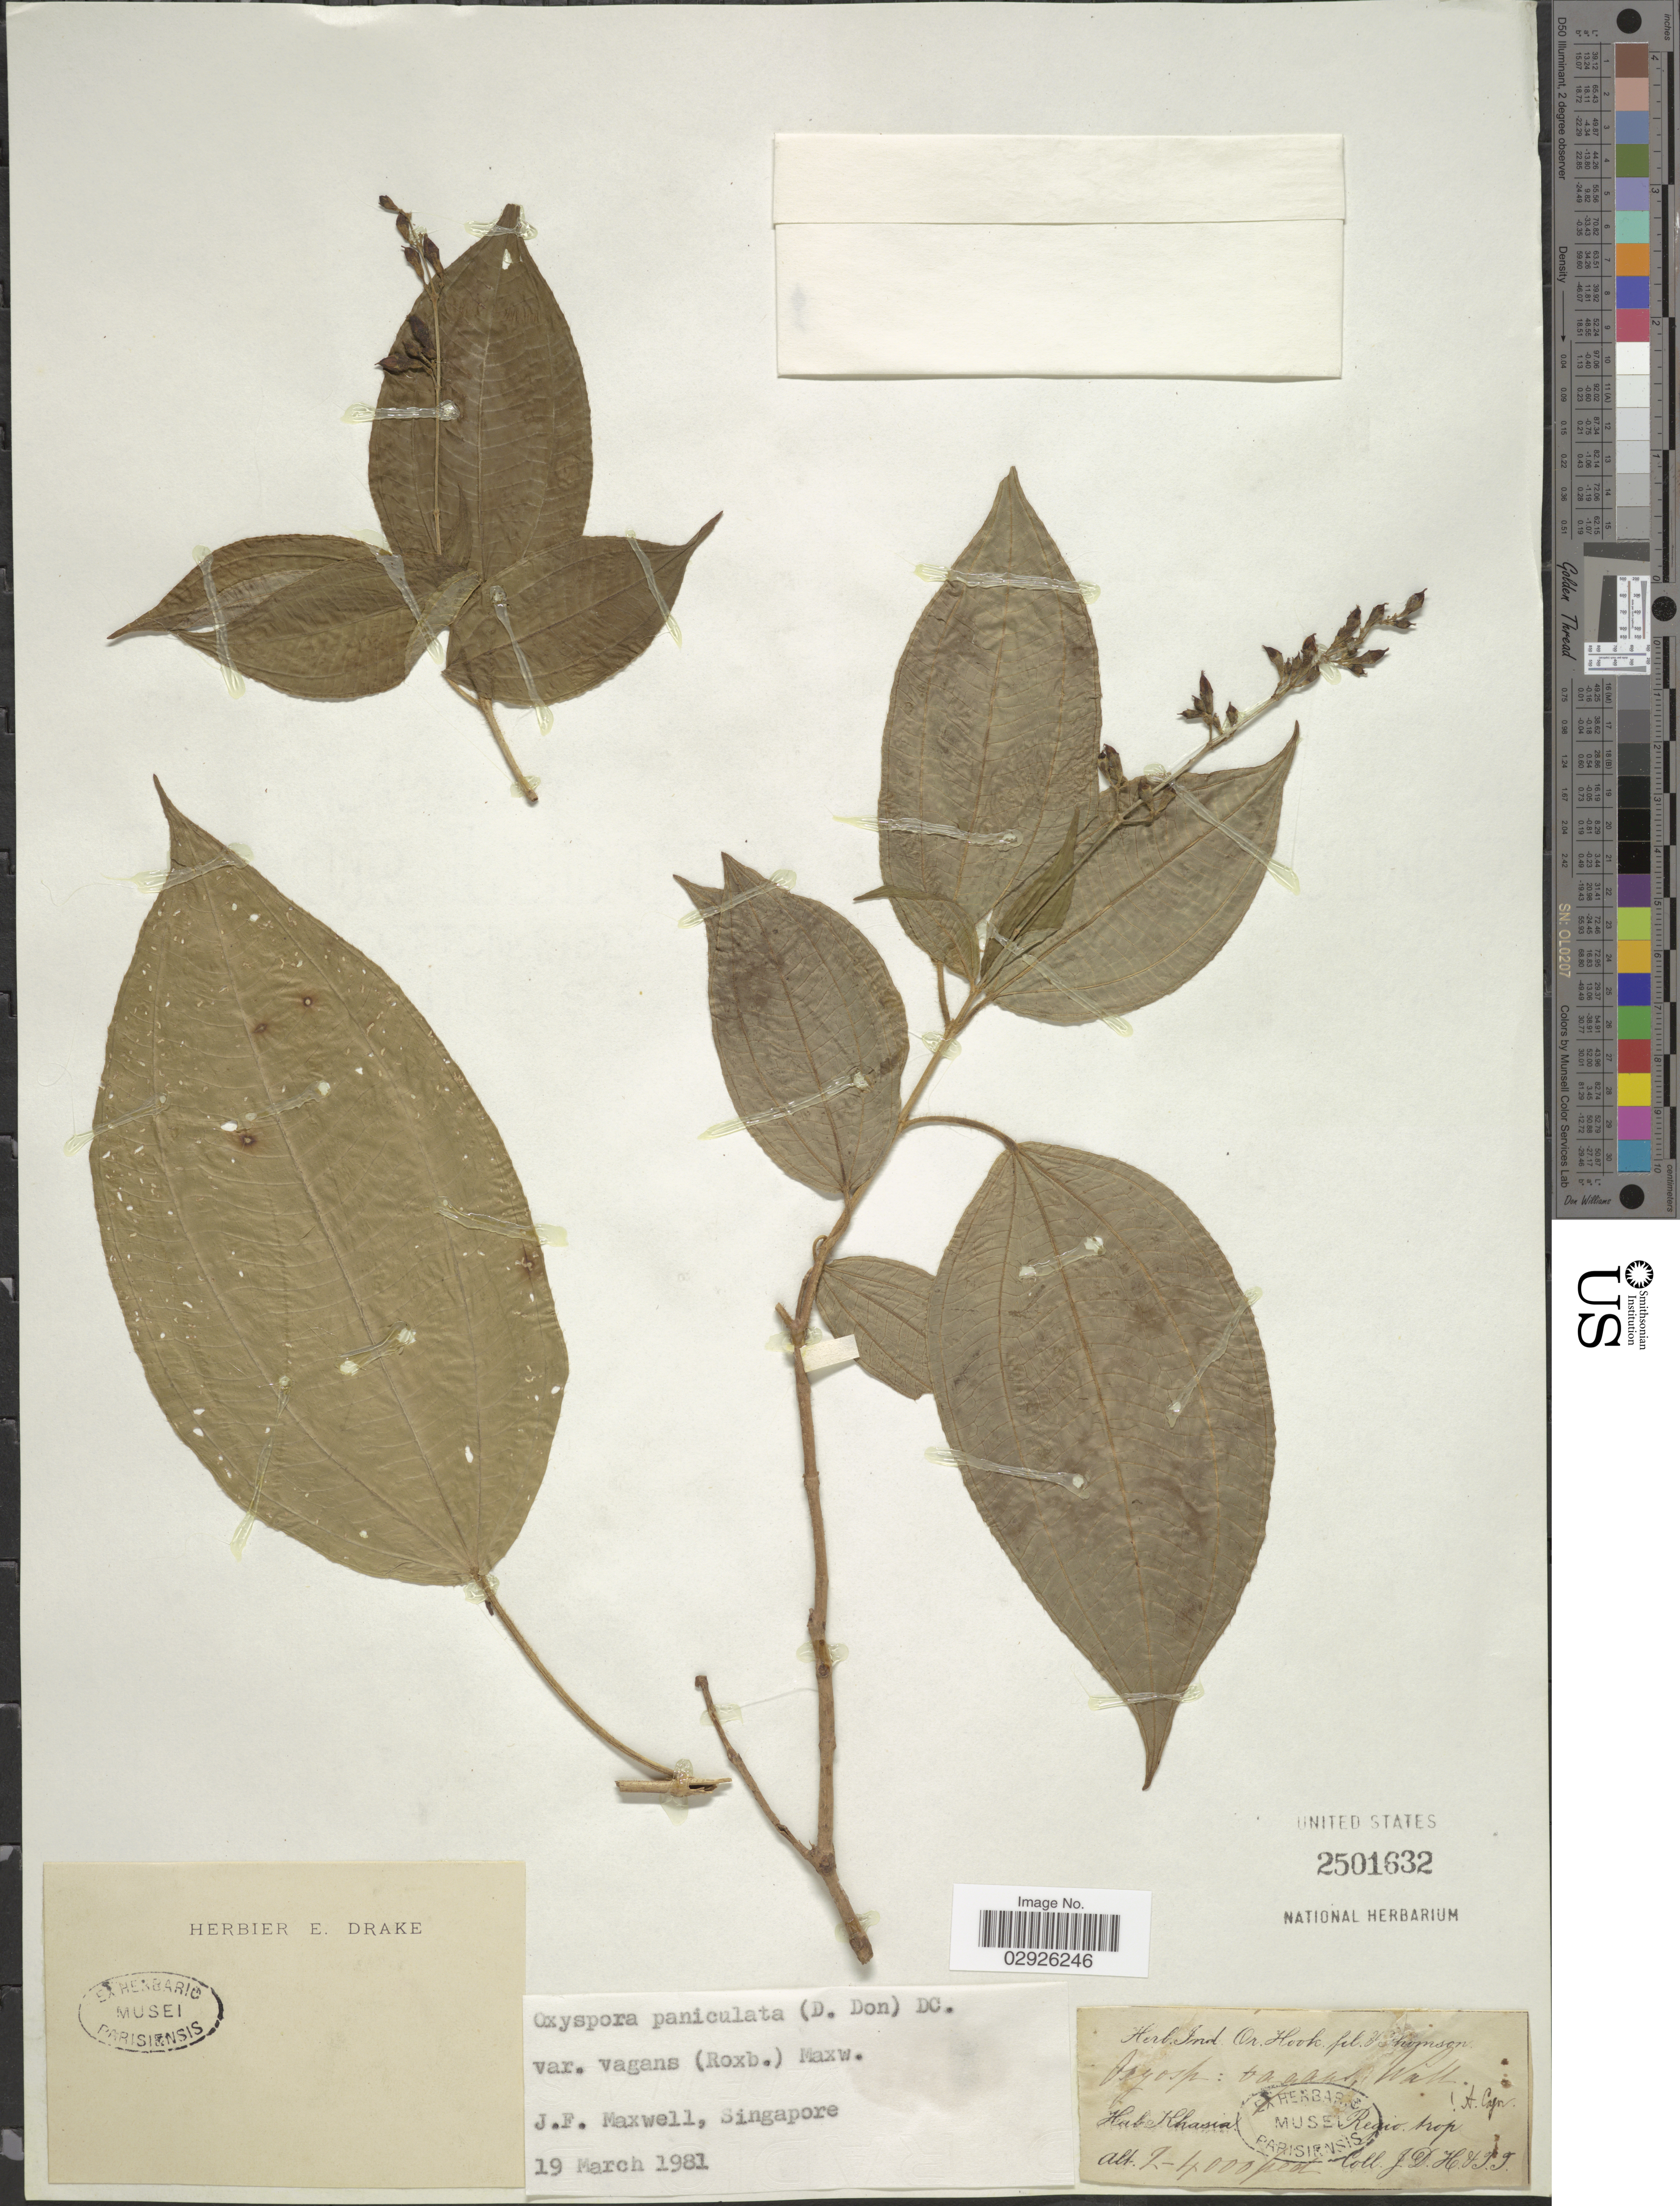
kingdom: Plantae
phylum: Tracheophyta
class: Magnoliopsida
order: Myrtales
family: Melastomataceae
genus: Oxyspora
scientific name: Oxyspora paniculata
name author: (D. Don) DC.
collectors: J. D. Hooker & T. Thomson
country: India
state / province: Meghalaya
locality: Khasia.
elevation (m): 610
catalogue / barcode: US 2501632